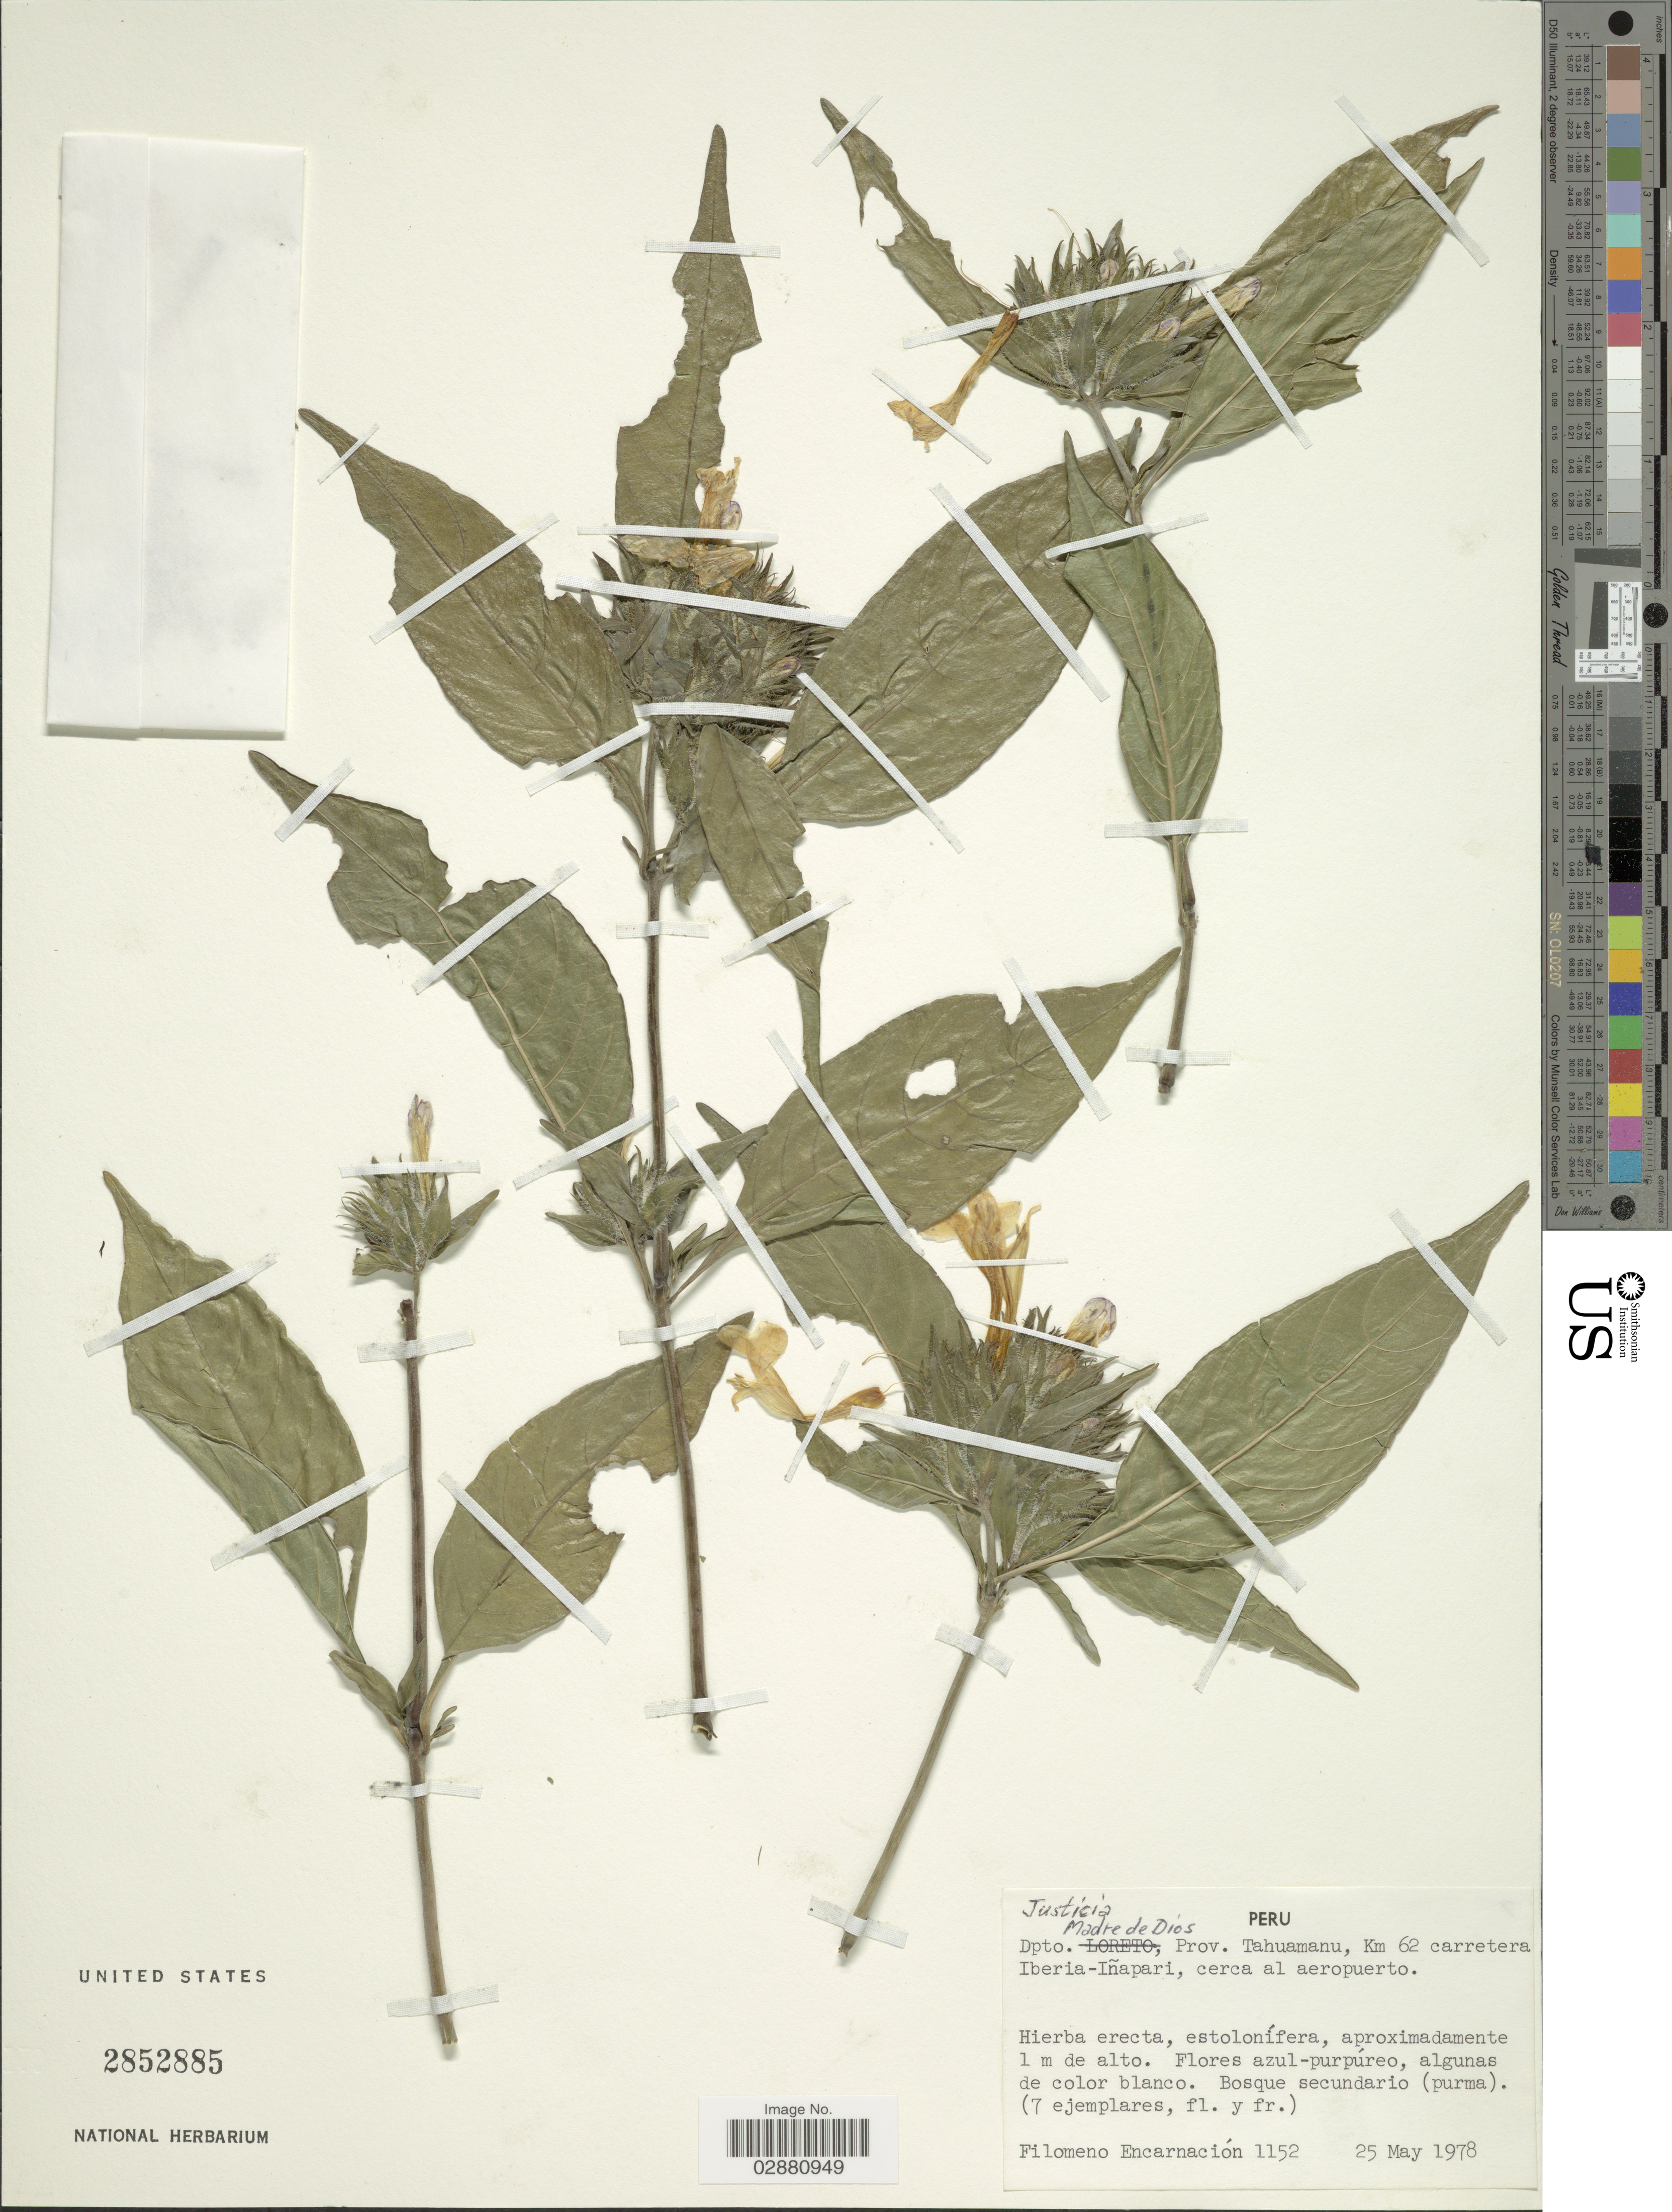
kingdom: Plantae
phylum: Tracheophyta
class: Magnoliopsida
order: Lamiales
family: Acanthaceae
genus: Justicia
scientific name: Justicia sprucei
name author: V.A.W. Graham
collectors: F. Encarnación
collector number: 1152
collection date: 1978-05-25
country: Peru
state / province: Madre de Dios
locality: Dpto. Madre de Dios, Prov. Tahuamanu, Km 62 carretera Iberia-Iñapari, cerca al aeropuerto.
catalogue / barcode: US 2852885